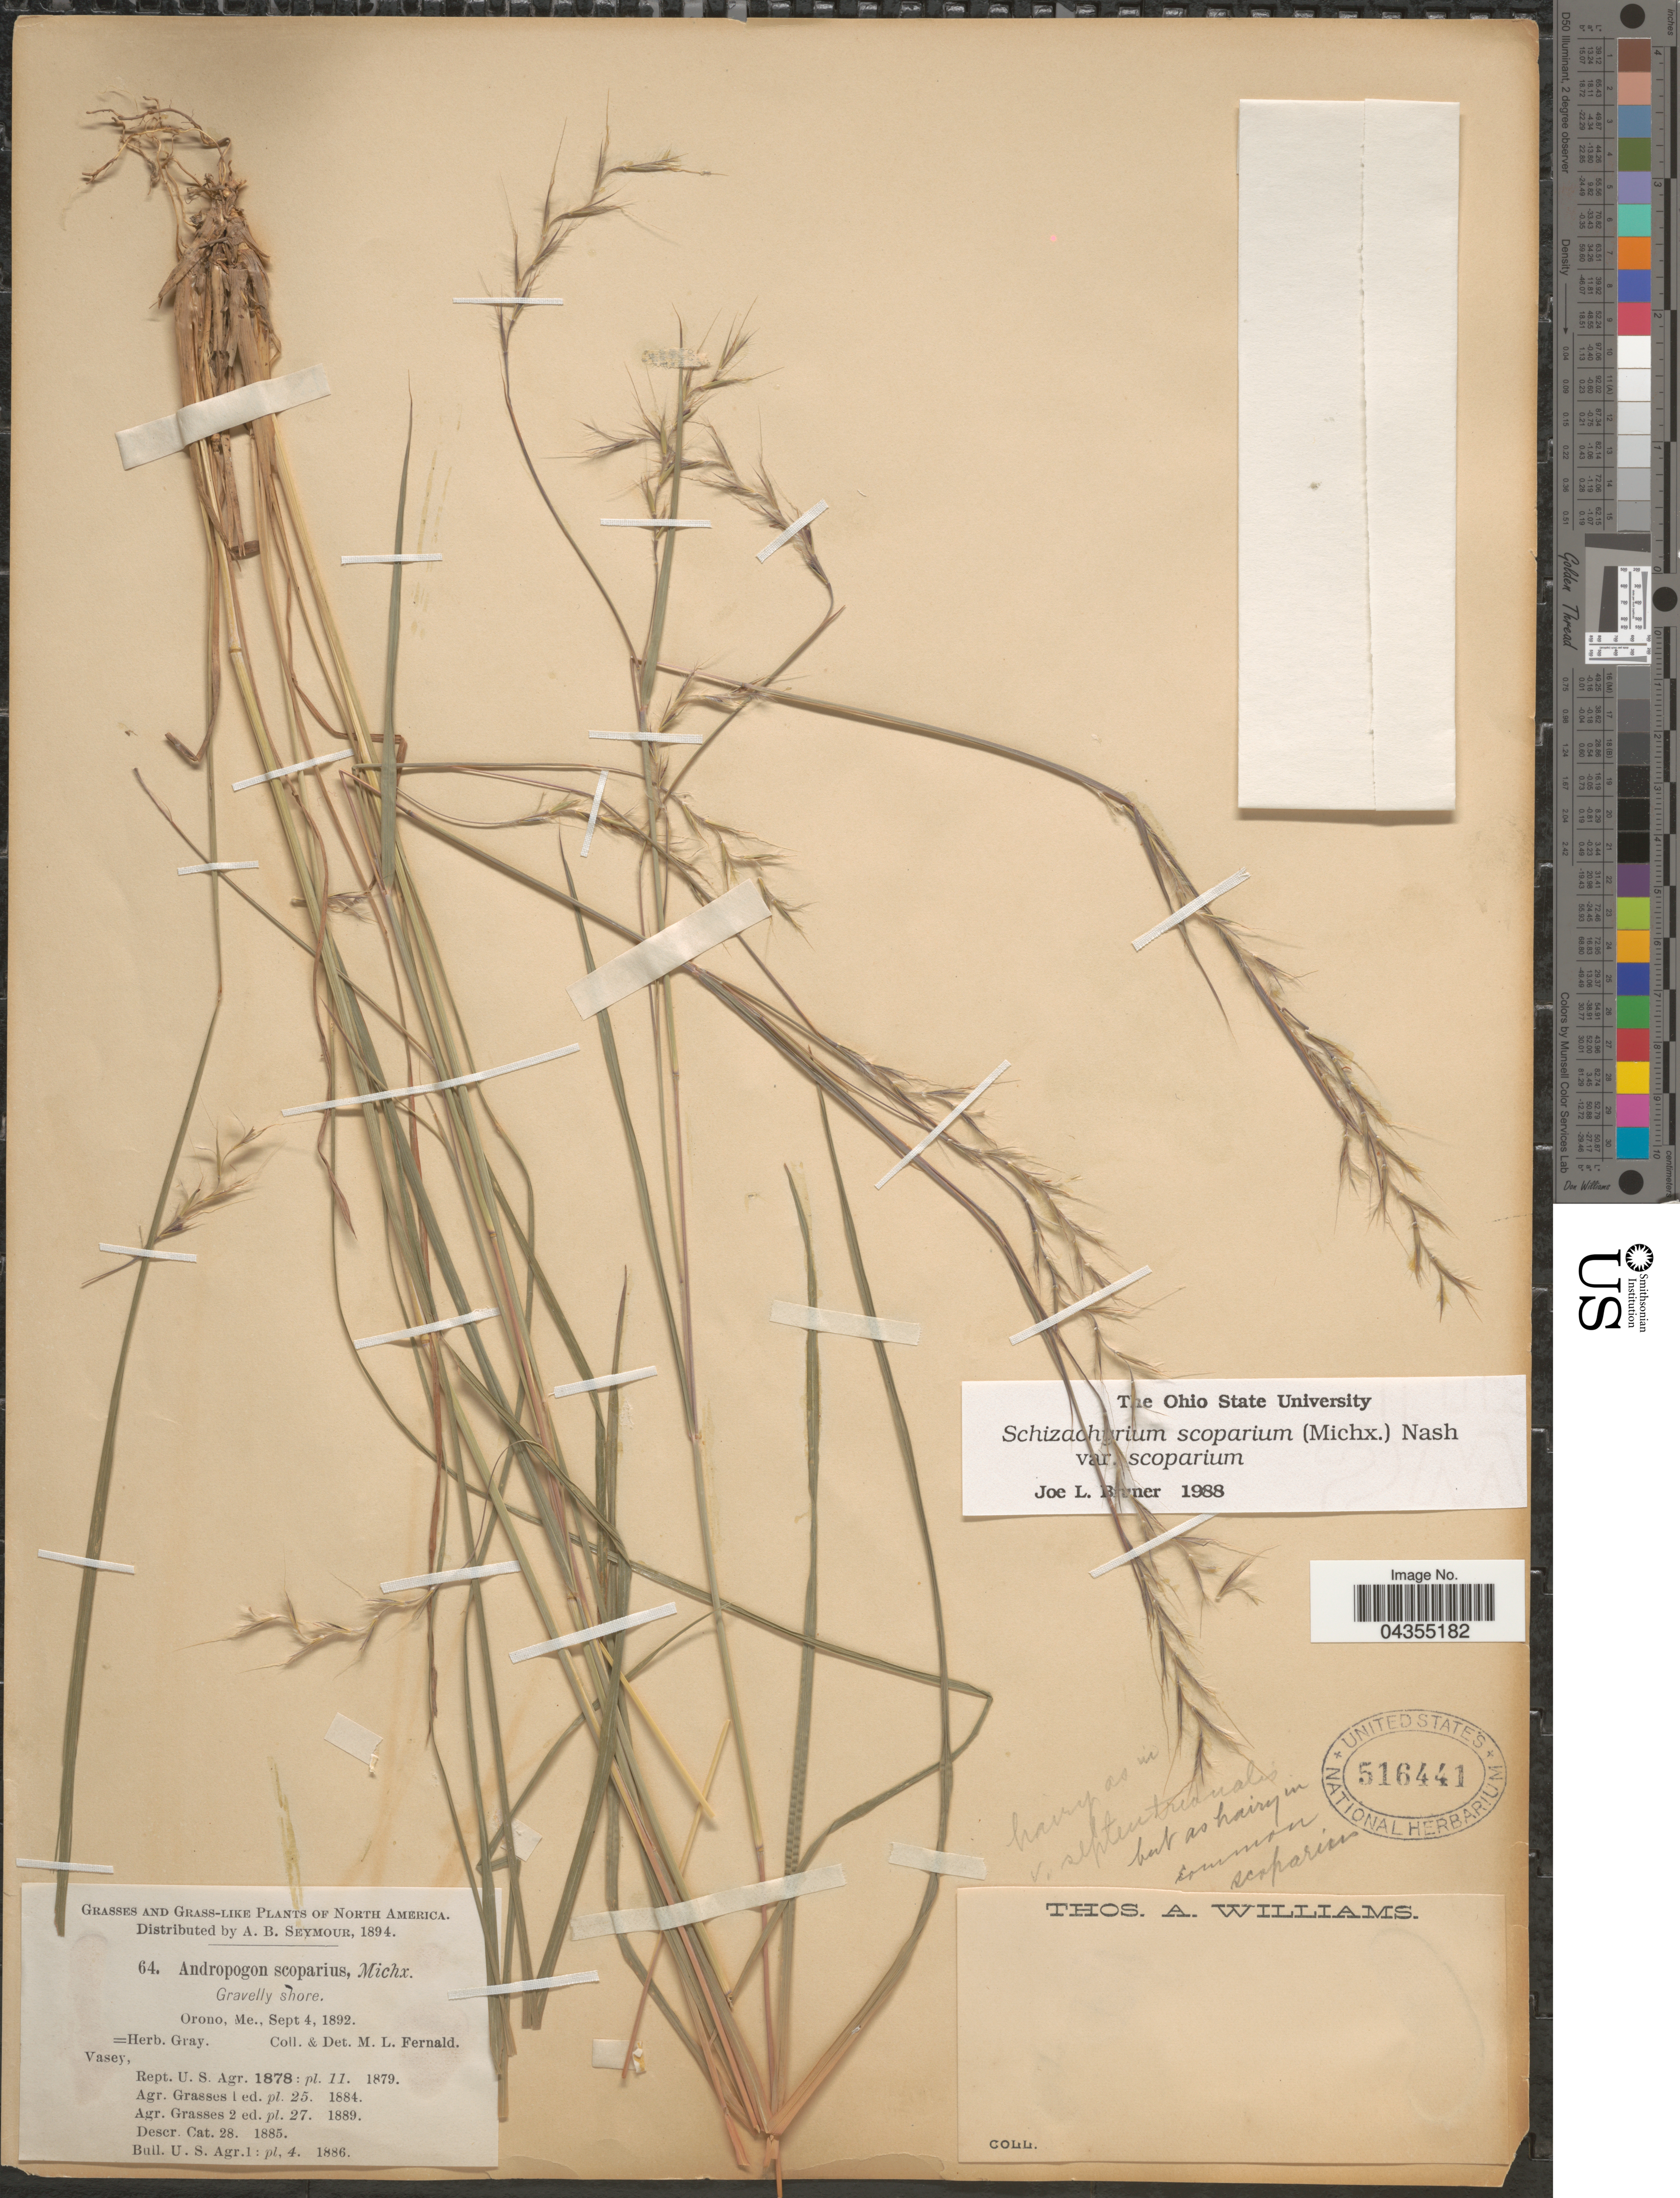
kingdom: Plantae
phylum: Tracheophyta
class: Liliopsida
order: Poales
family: Poaceae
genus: Schizachyrium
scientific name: Schizachyrium scoparium var. scoparium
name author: (Michx.) Nash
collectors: M. L. Fernald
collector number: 64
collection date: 1892-09-04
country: United States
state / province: Maine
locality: Orono.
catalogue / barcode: US 516441